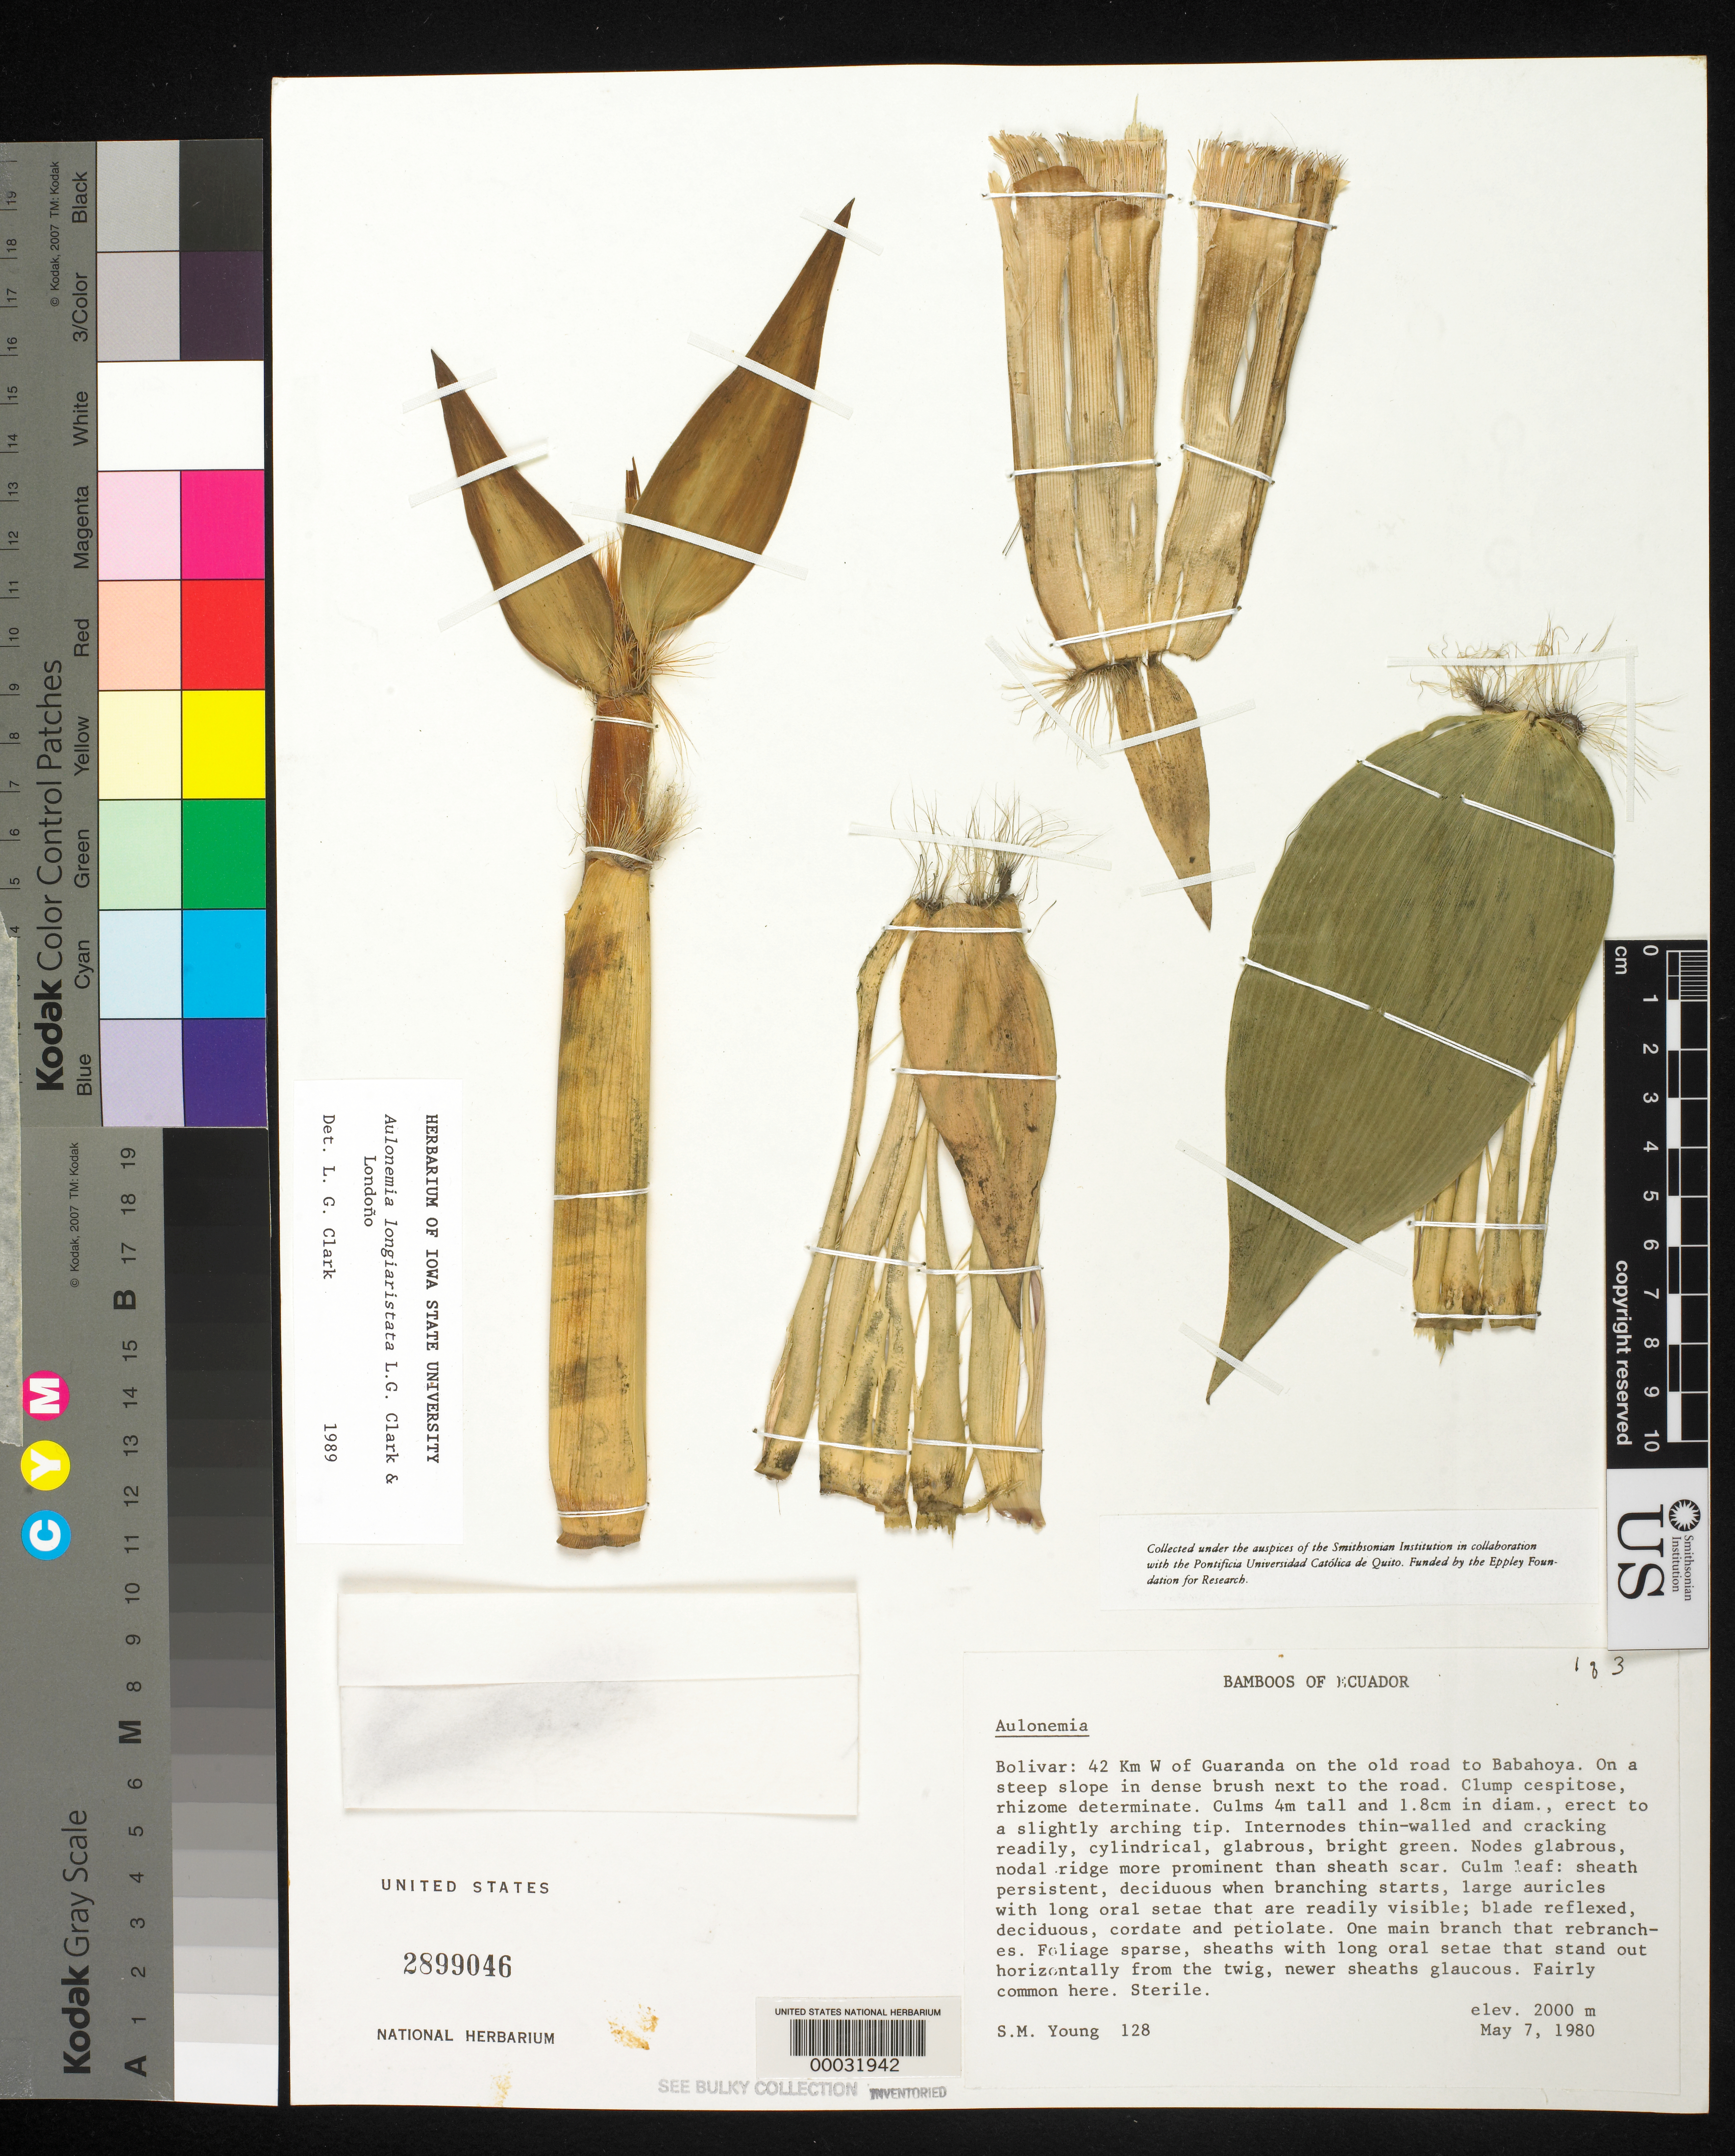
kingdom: Plantae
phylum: Tracheophyta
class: Liliopsida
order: Poales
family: Poaceae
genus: Aulonemia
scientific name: Aulonemia longiaristata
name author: L.G. Clark & Londoño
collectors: S. Young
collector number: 128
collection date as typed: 07 May 1980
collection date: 1980-05-07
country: Ecuador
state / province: Bolívar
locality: Guaranda, Babahoyo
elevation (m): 2000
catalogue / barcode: US 2899046